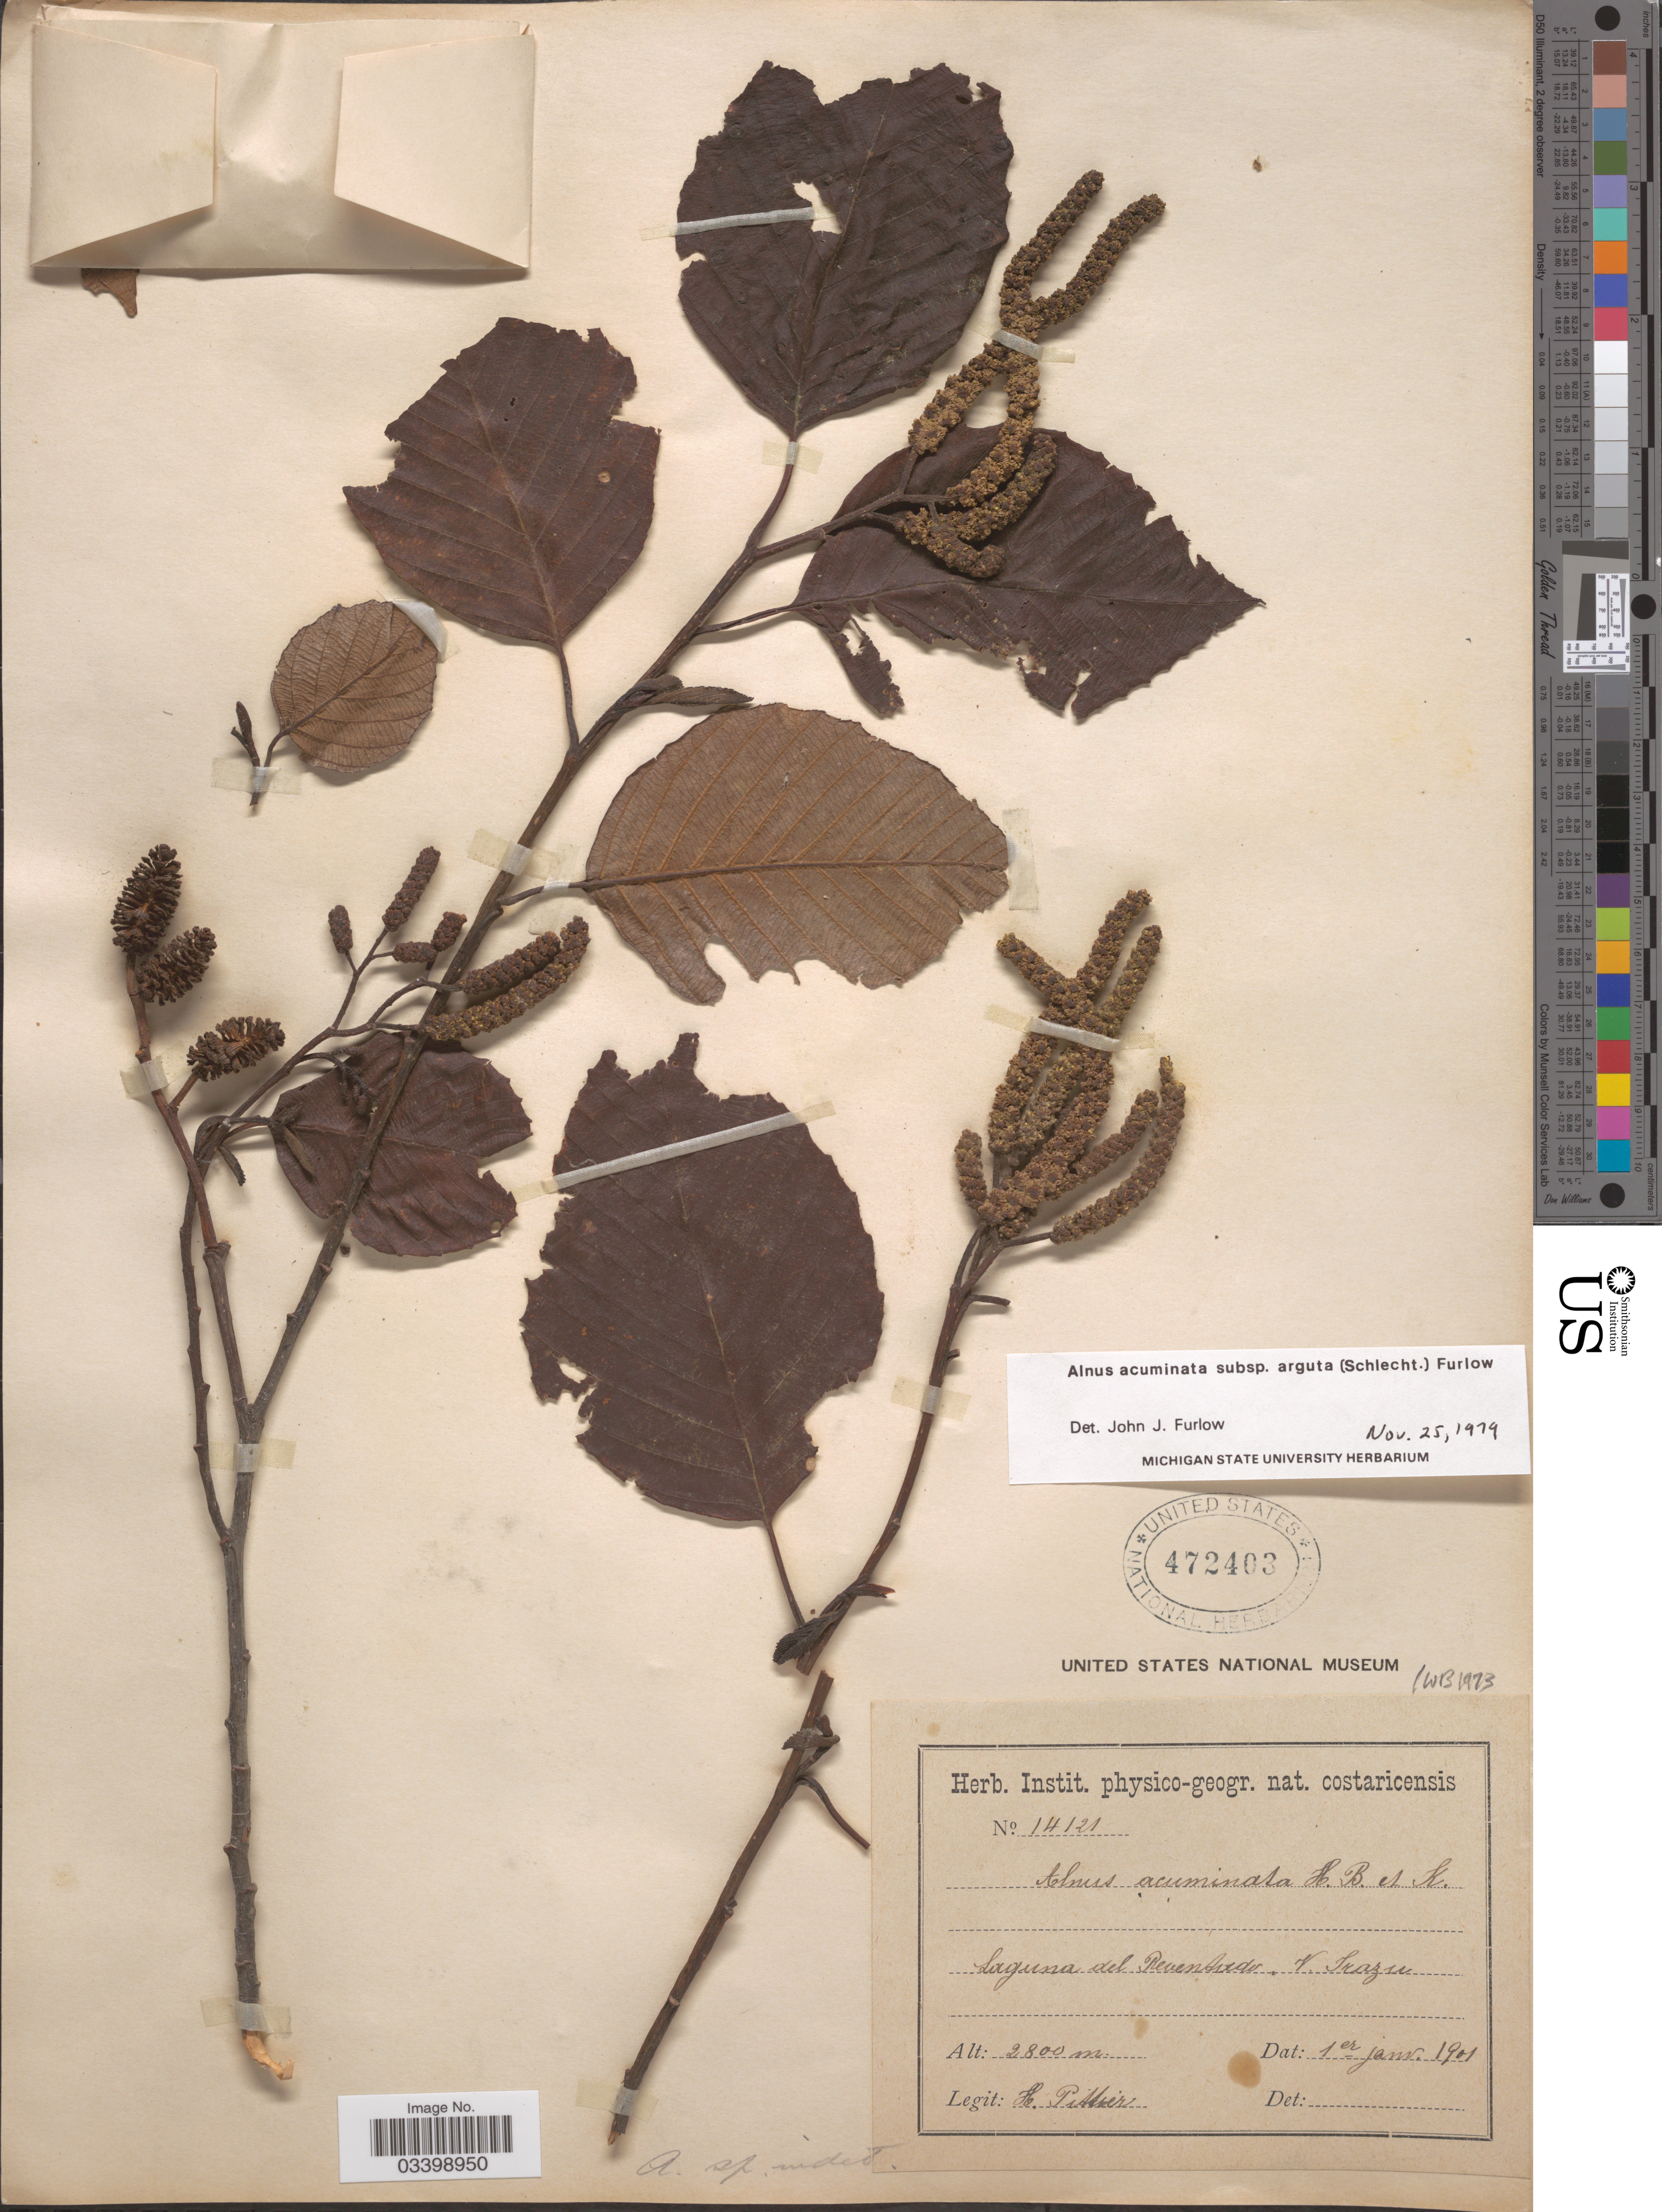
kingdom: Plantae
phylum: Tracheophyta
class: Magnoliopsida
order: Fagales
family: Betulaceae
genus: Alnus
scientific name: Alnus acuminata subsp. arguta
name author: (Schltdl.) Furlow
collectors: H. F. Pittier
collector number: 14121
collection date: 1901-01-01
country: Costa Rica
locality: Laguna del Reventado. V Irazu.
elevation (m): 2800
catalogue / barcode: US 472403